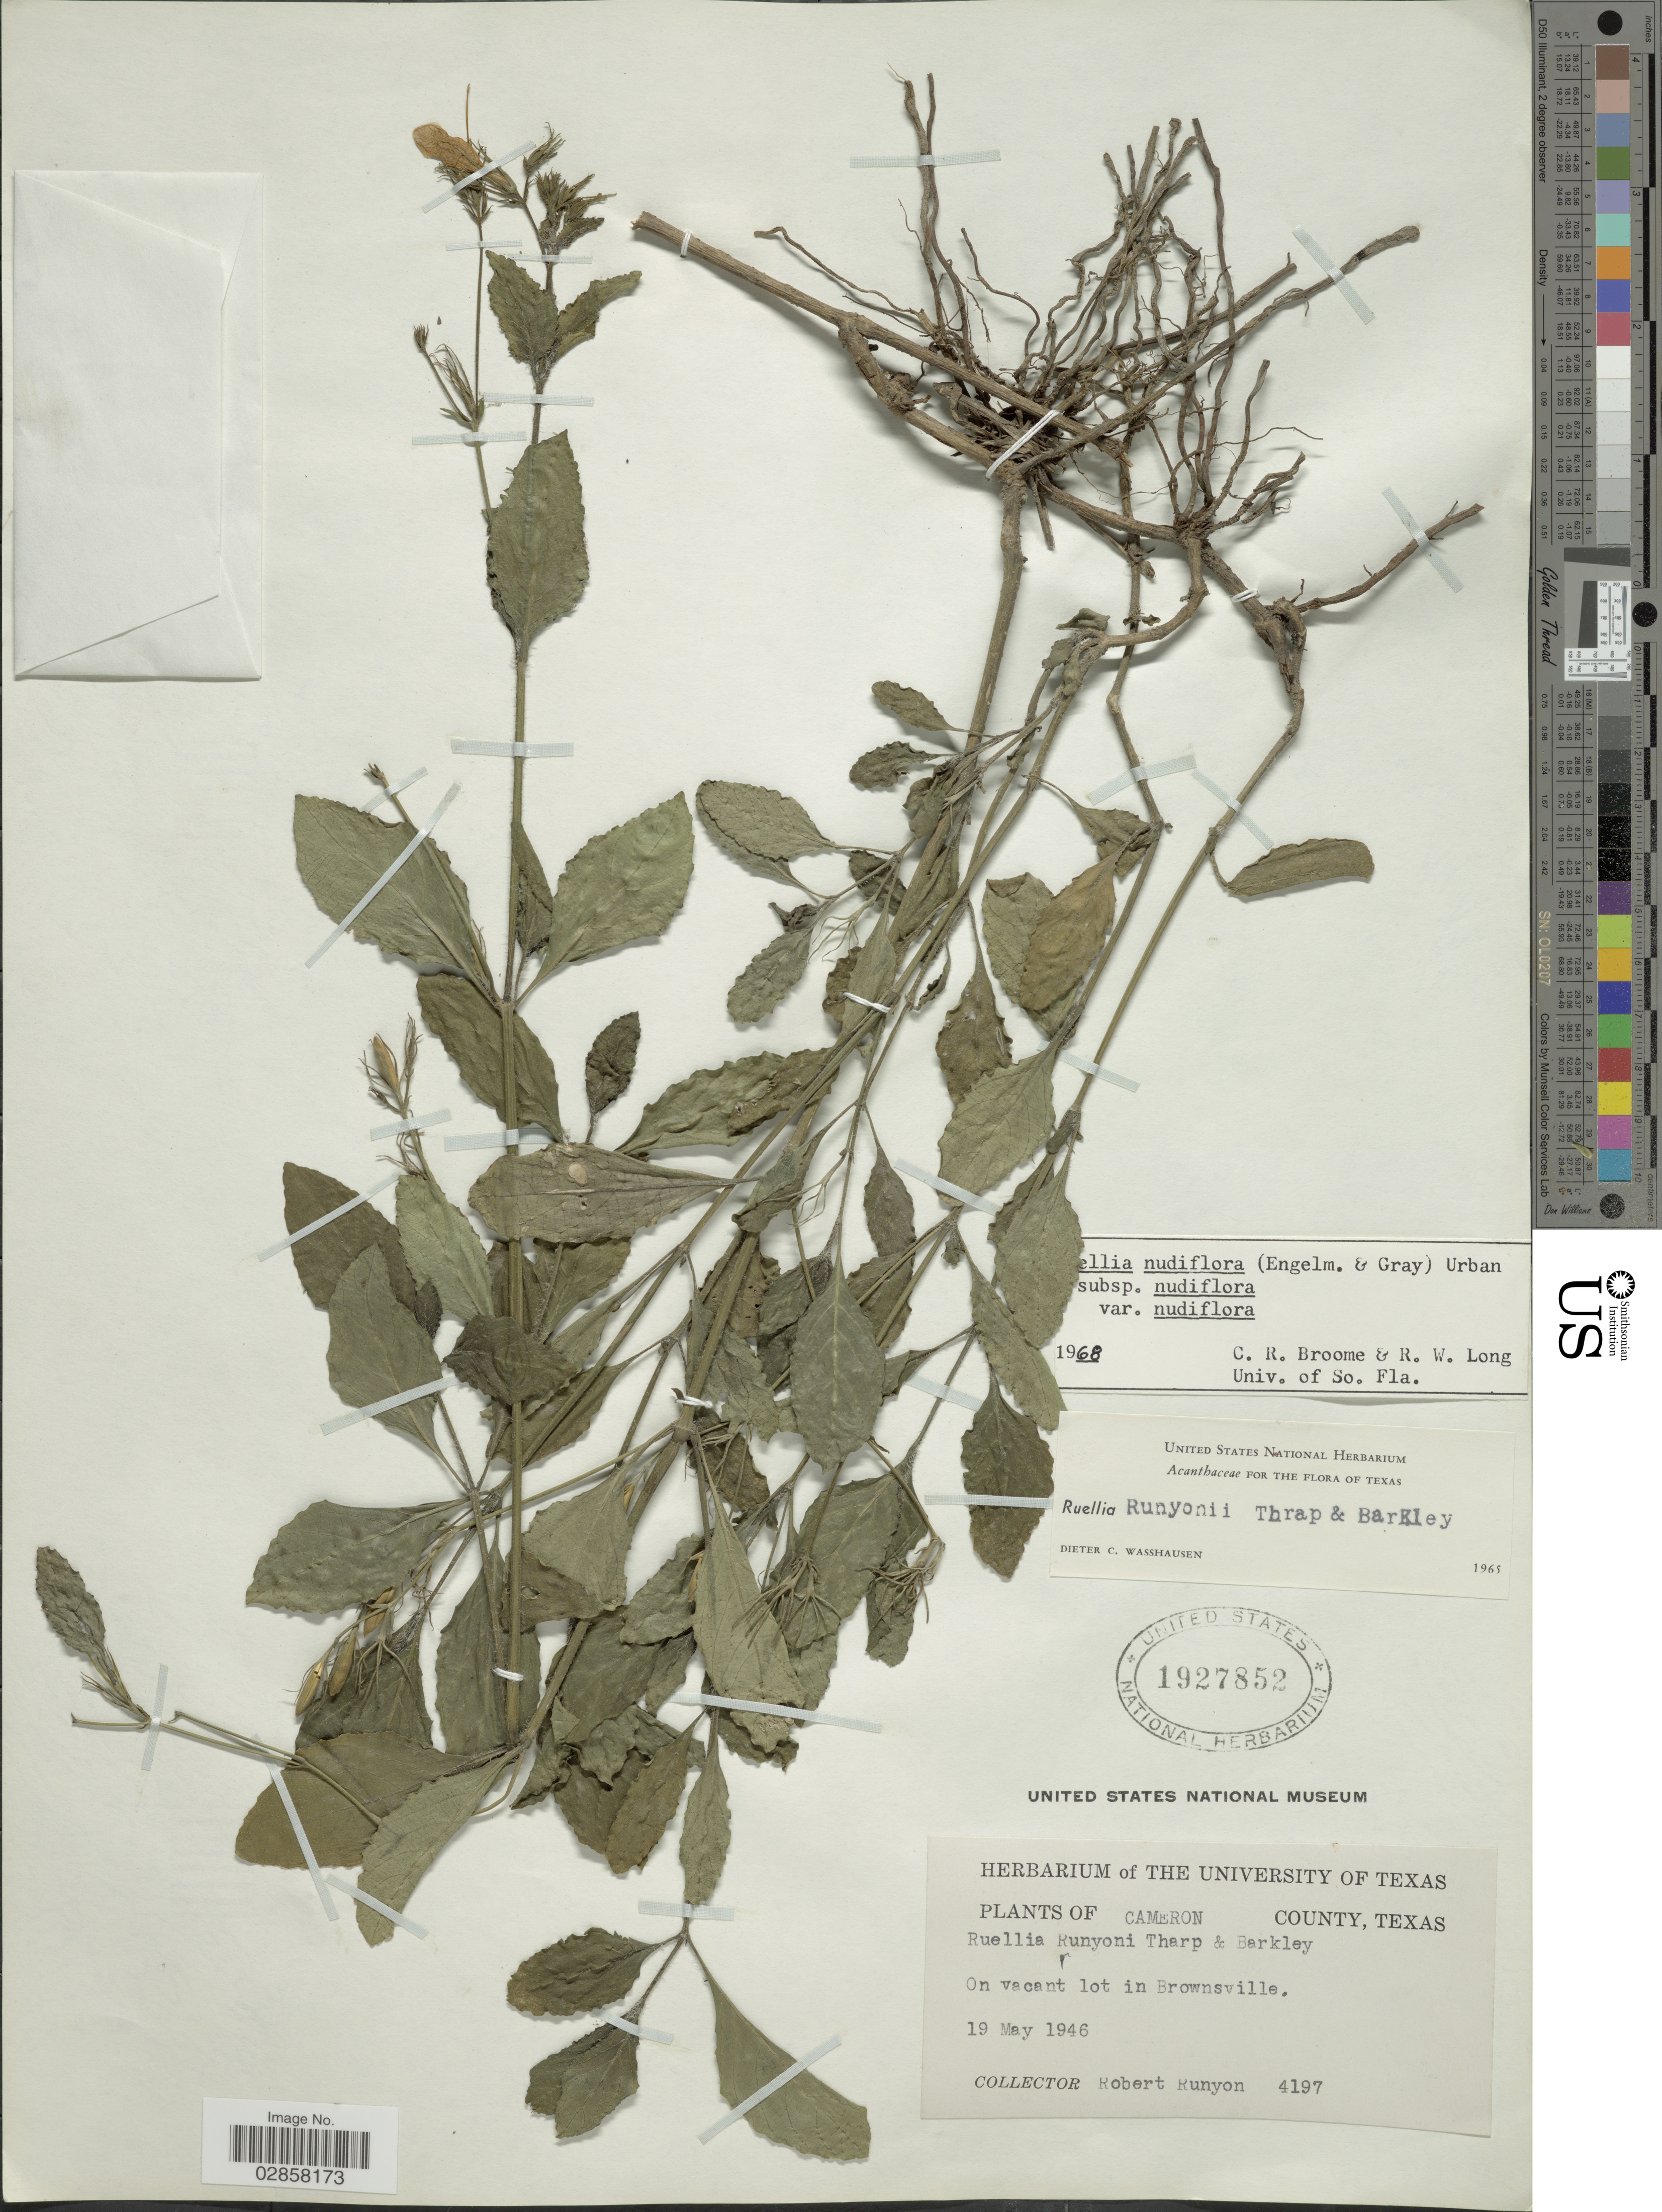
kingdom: Plantae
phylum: Tracheophyta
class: Magnoliopsida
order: Lamiales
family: Acanthaceae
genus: Ruellia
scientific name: Ruellia runyonii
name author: Tharp & F.A. Barkley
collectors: R. Runyon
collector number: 4197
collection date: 1946-05-19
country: United States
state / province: Texas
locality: Cameron County. On vacant lot in Brownsville.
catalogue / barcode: US 1927852